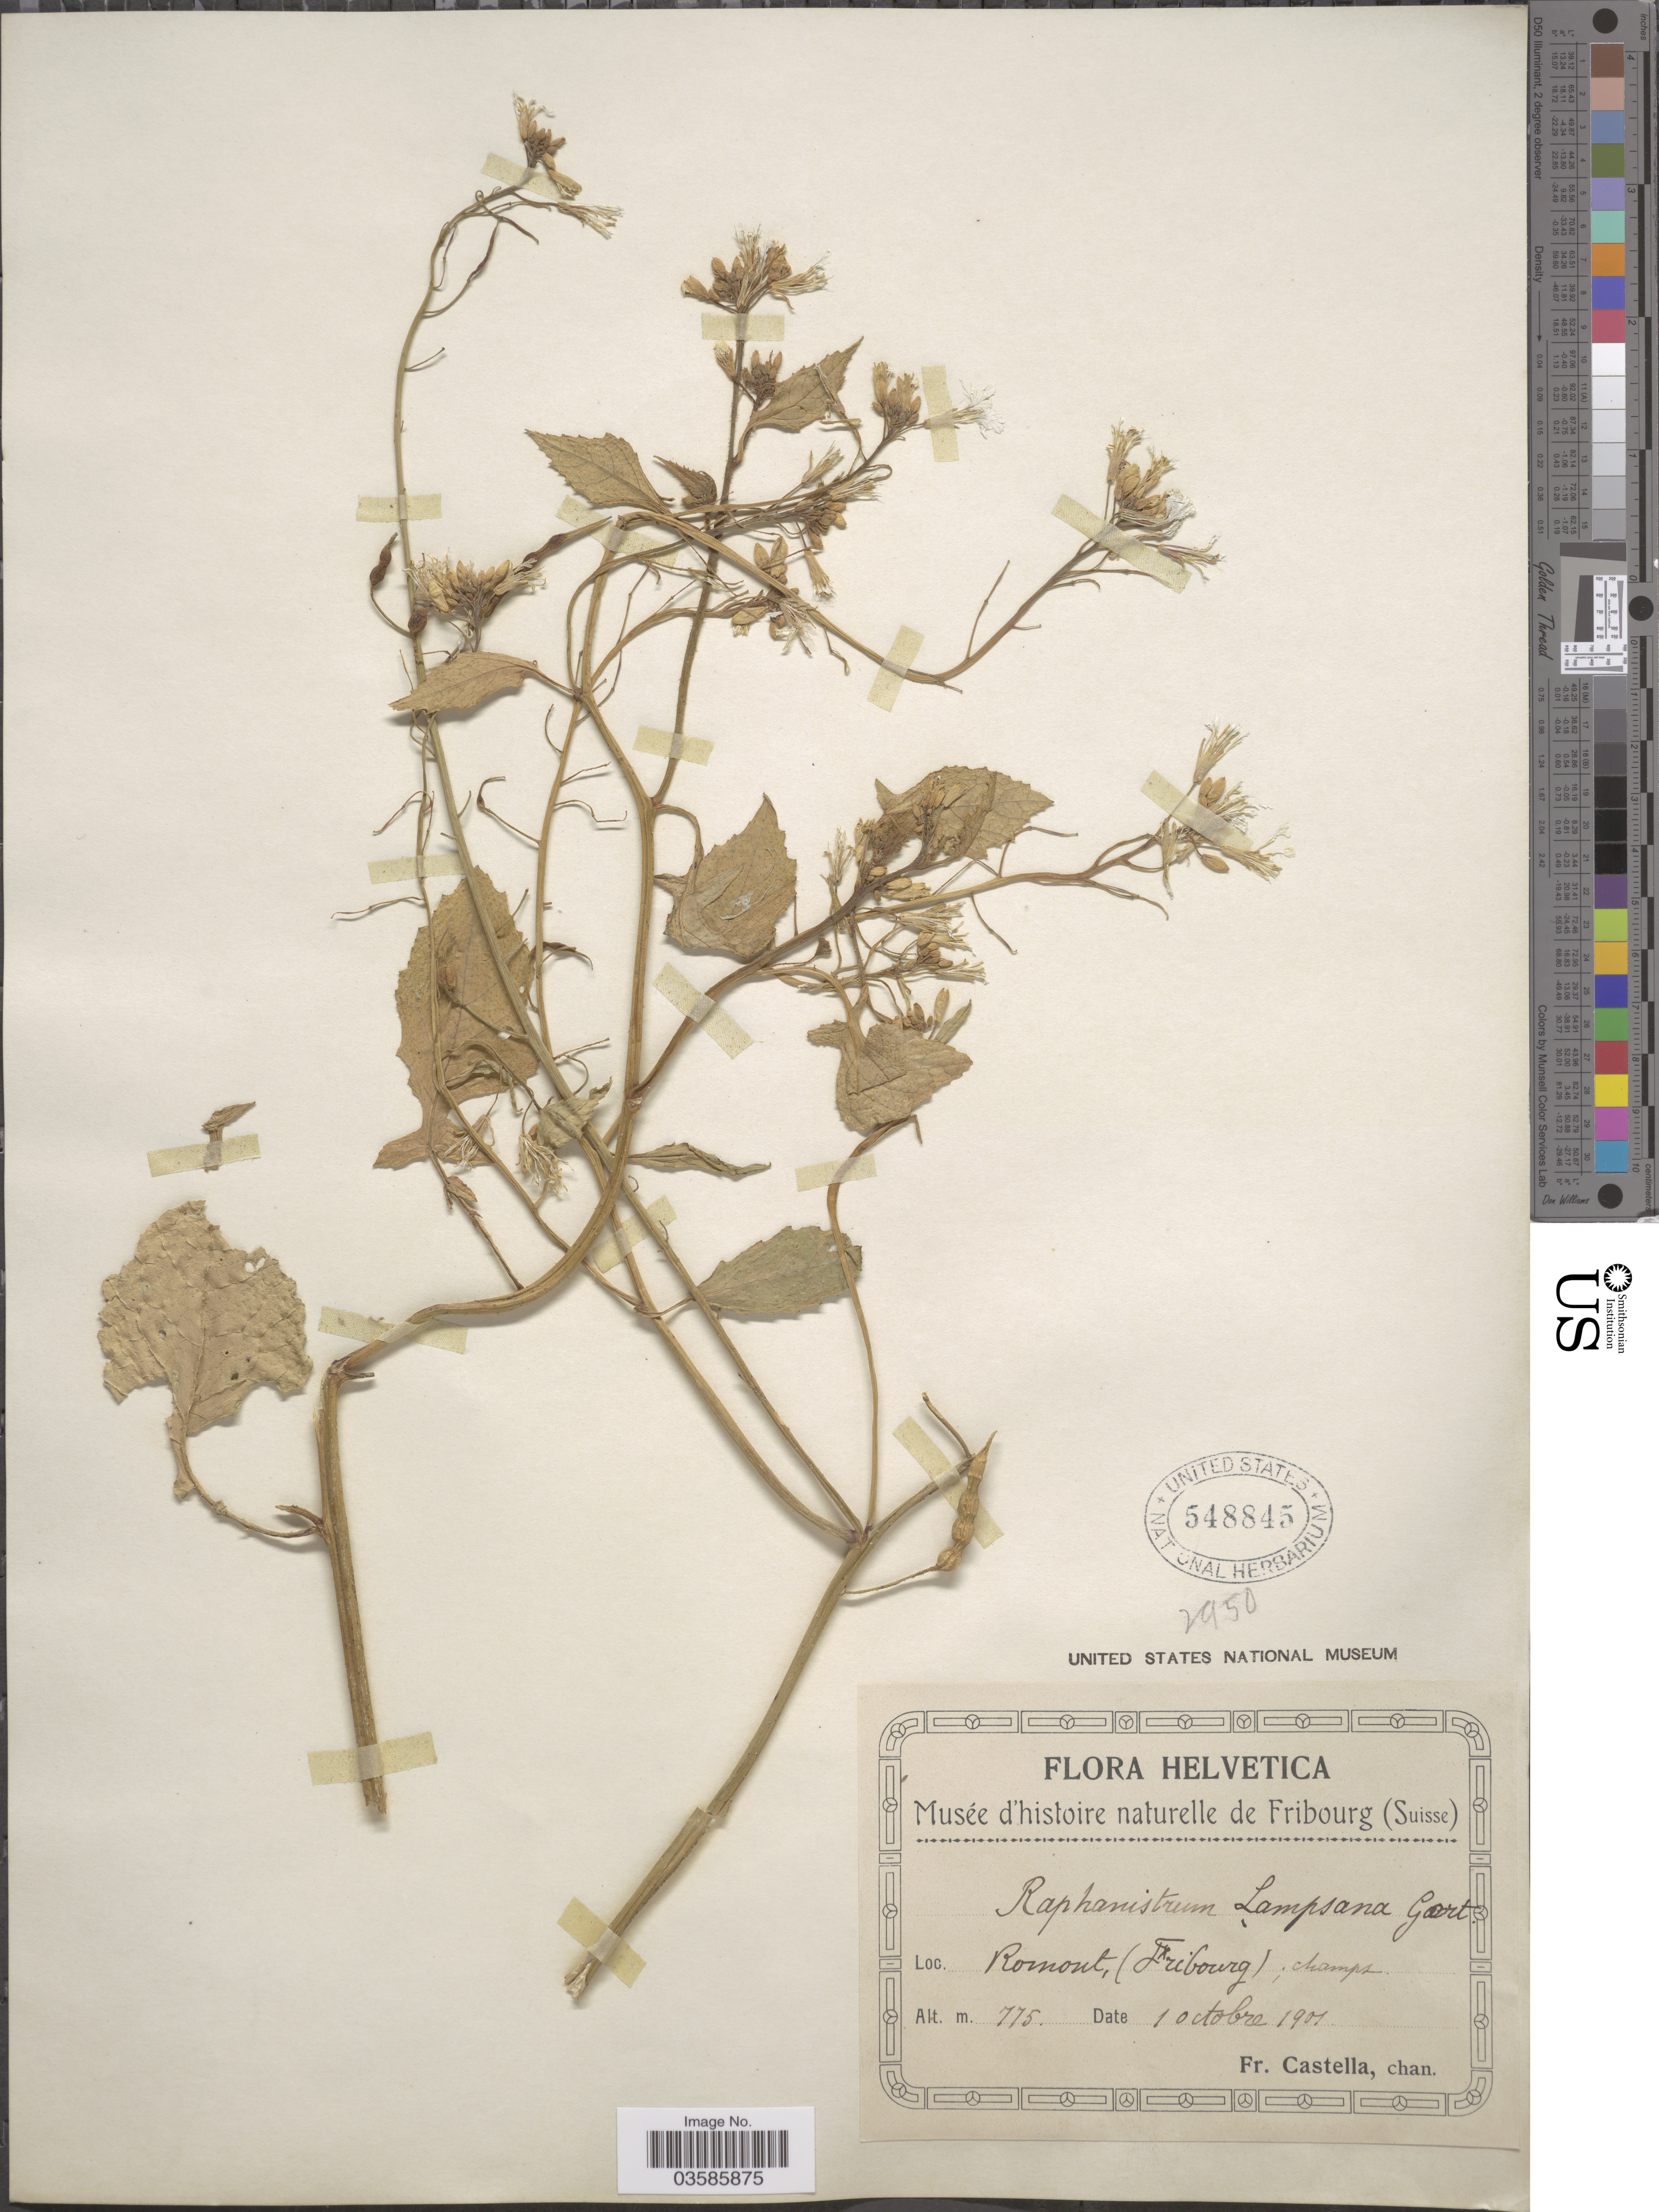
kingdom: Plantae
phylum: Tracheophyta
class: Magnoliopsida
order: Brassicales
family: Brassicaceae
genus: Raphanistrum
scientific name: Raphanistrum lampsana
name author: Gaertn.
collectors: Fr. Castella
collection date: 1901-10-01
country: Switzerland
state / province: Fribourg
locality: Romont, (Fribourg); champs.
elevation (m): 775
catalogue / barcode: US 548845